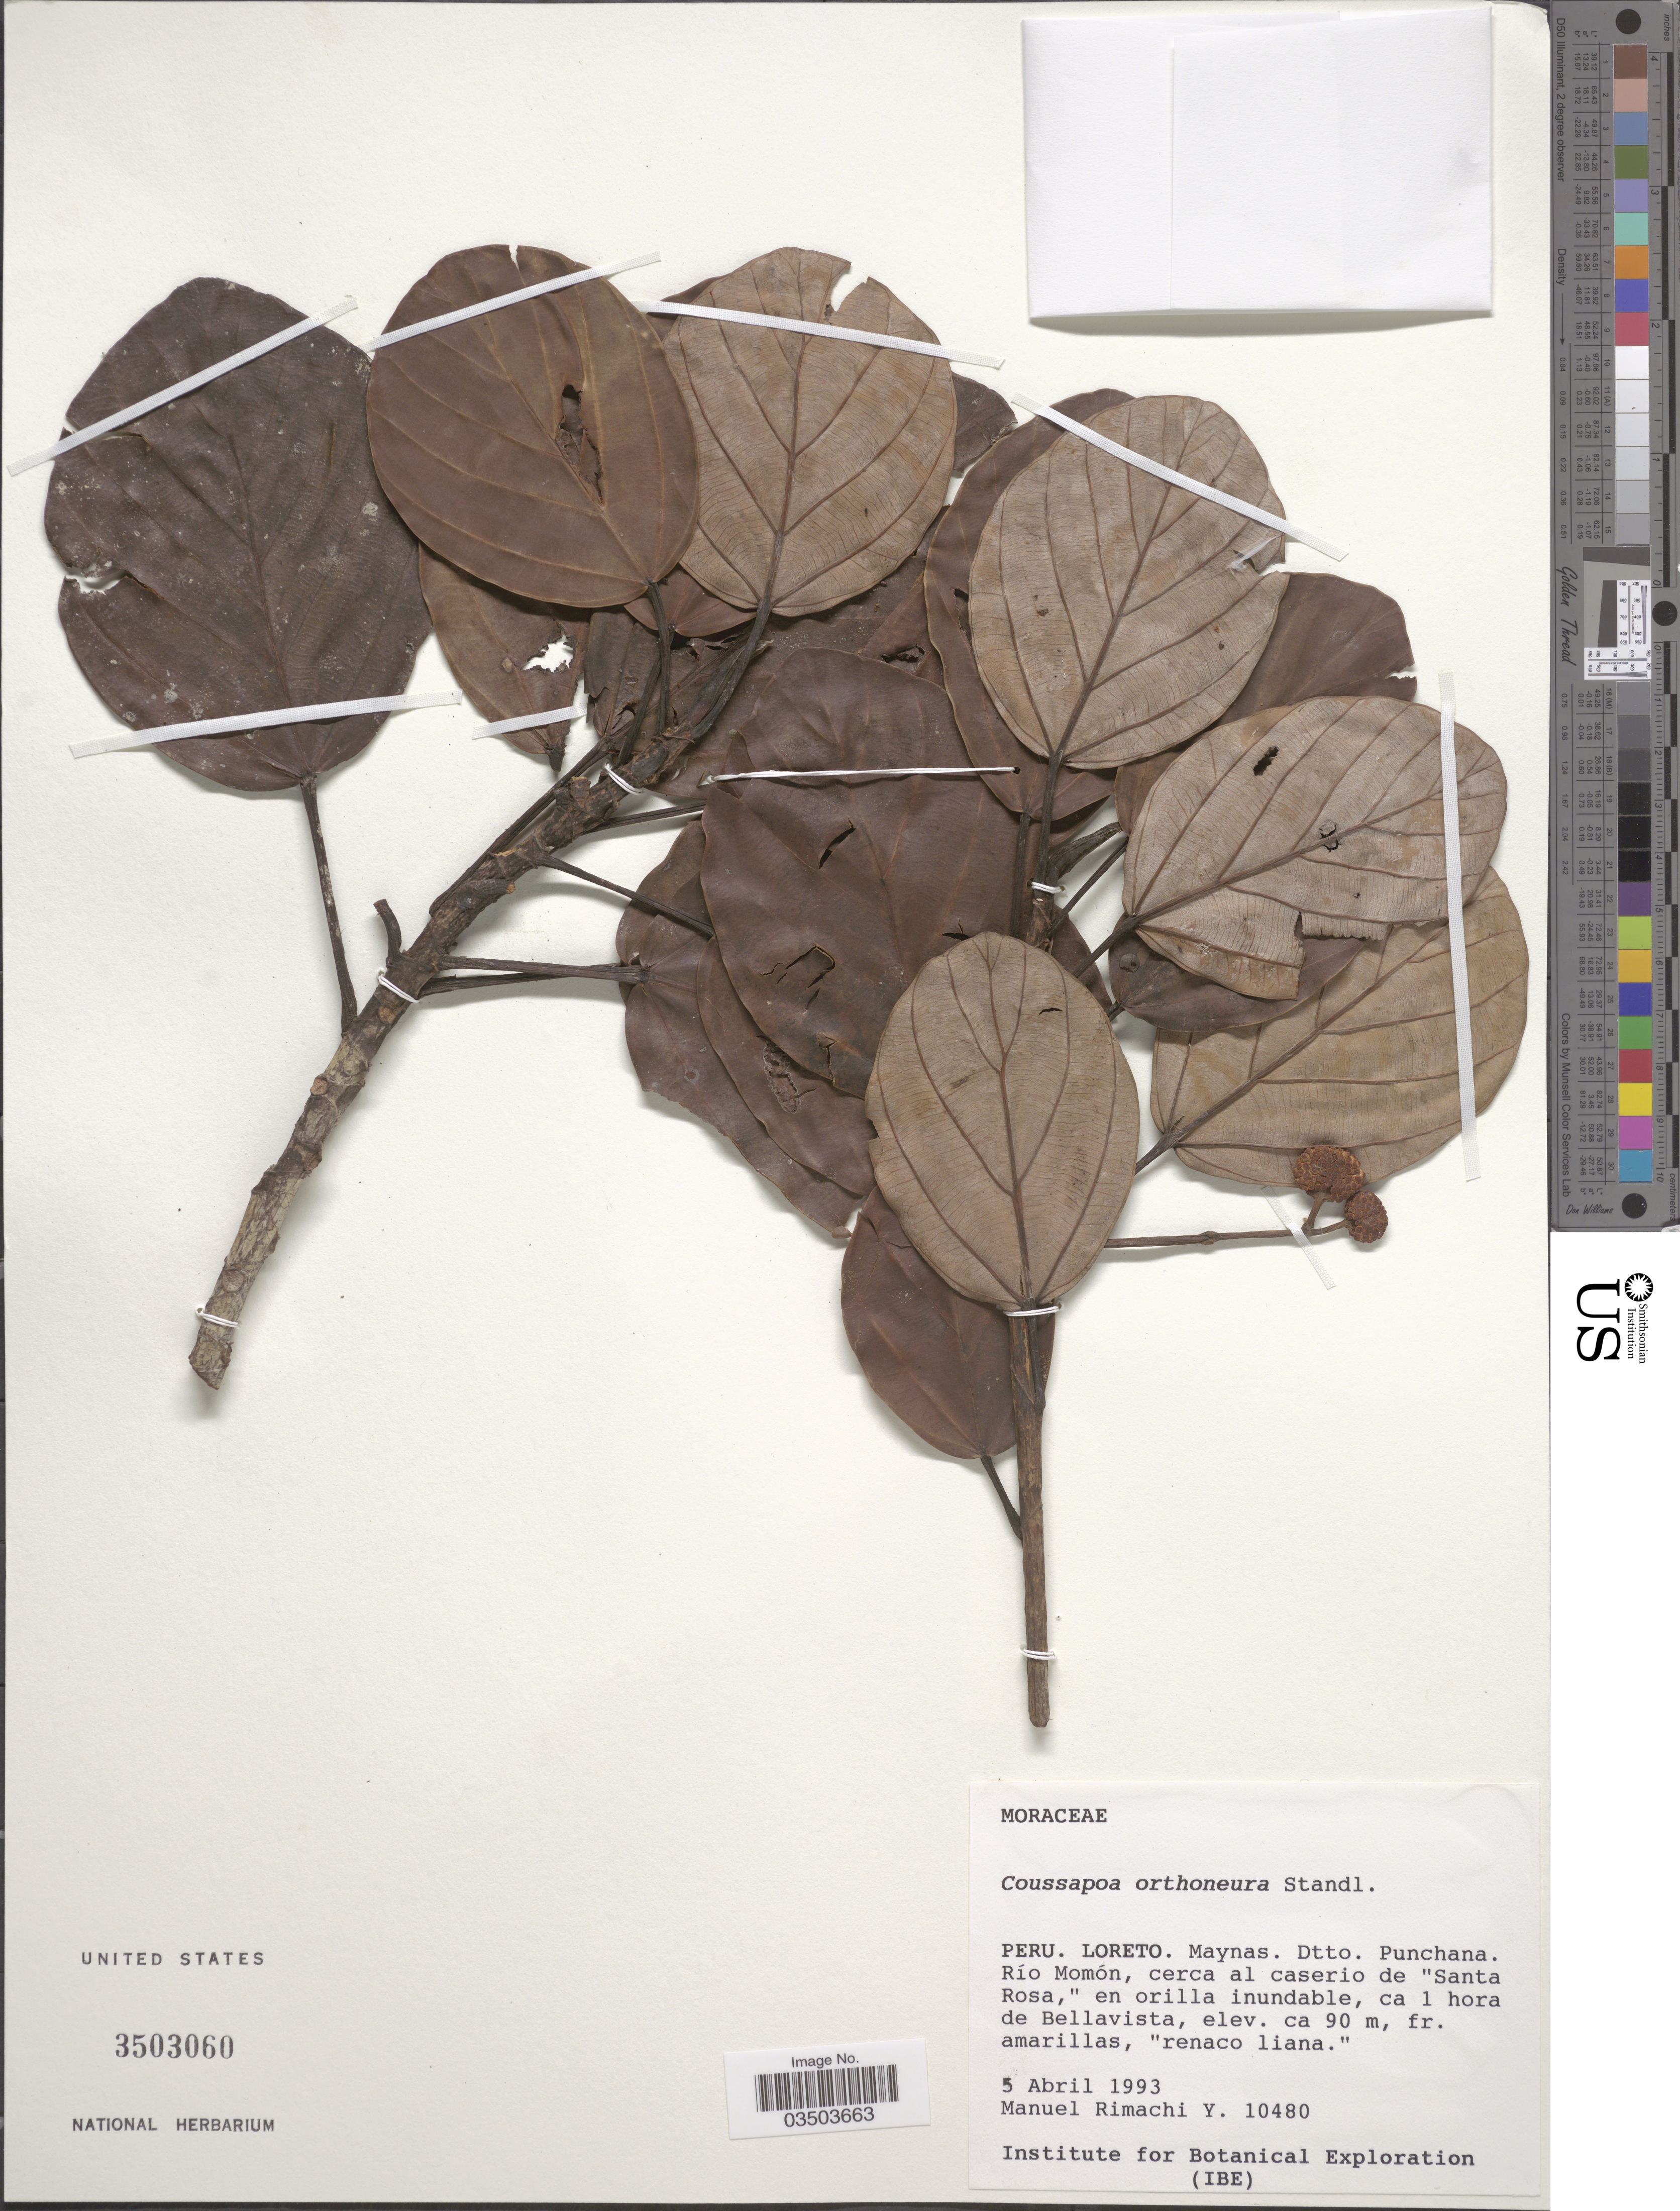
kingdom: Plantae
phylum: Tracheophyta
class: Magnoliopsida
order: Rosales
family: Urticaceae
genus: Coussapoa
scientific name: Coussapoa orthoneura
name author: Standl.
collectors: M. Rimachi Y.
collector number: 10480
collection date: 1993-04-05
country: Peru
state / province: Loreto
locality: Maynas. Dtto. Punchana. Río Momón, cerca al caserio de "Santa Rosa", en orilla inundable, ca 1 hora de Bellavista.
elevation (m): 90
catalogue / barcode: US 3503060